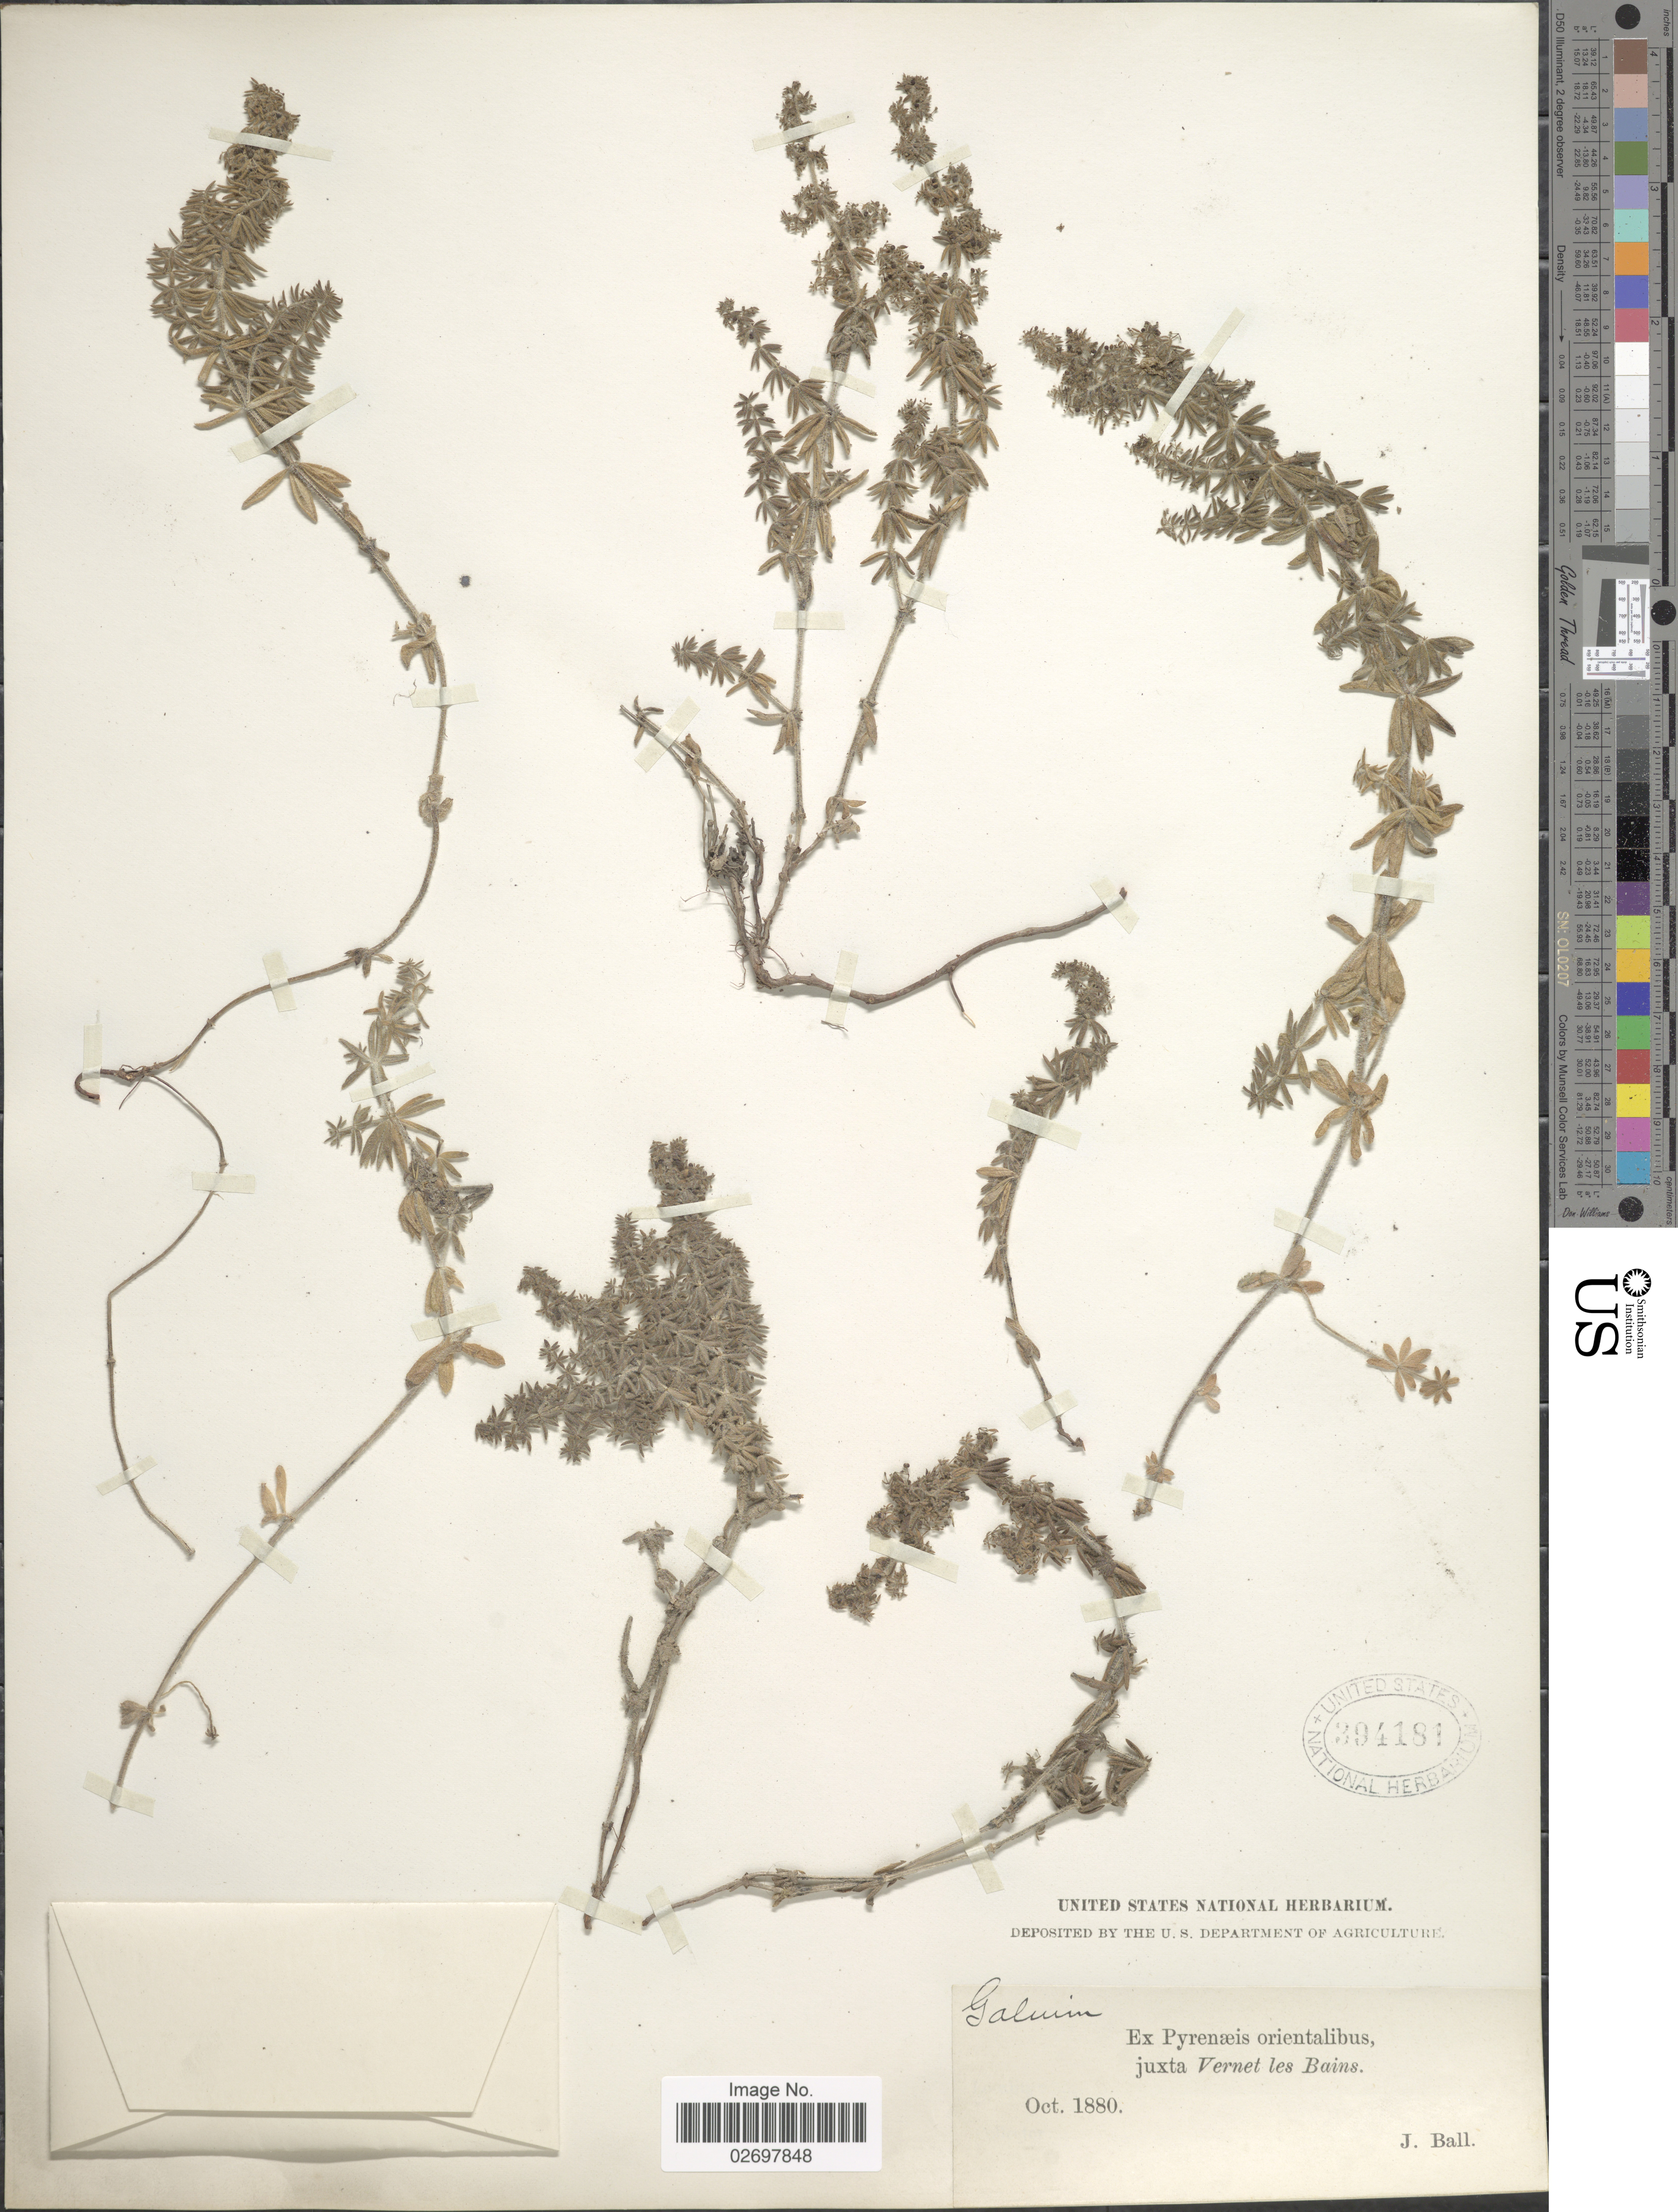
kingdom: Plantae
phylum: Tracheophyta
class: Magnoliopsida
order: Gentianales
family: Rubiaceae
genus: Galium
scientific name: Galium sp.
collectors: J. Ball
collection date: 1880-10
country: France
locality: Ex Pyrenaeis orientalibus juxta Vernet les Bains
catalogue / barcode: US 394181